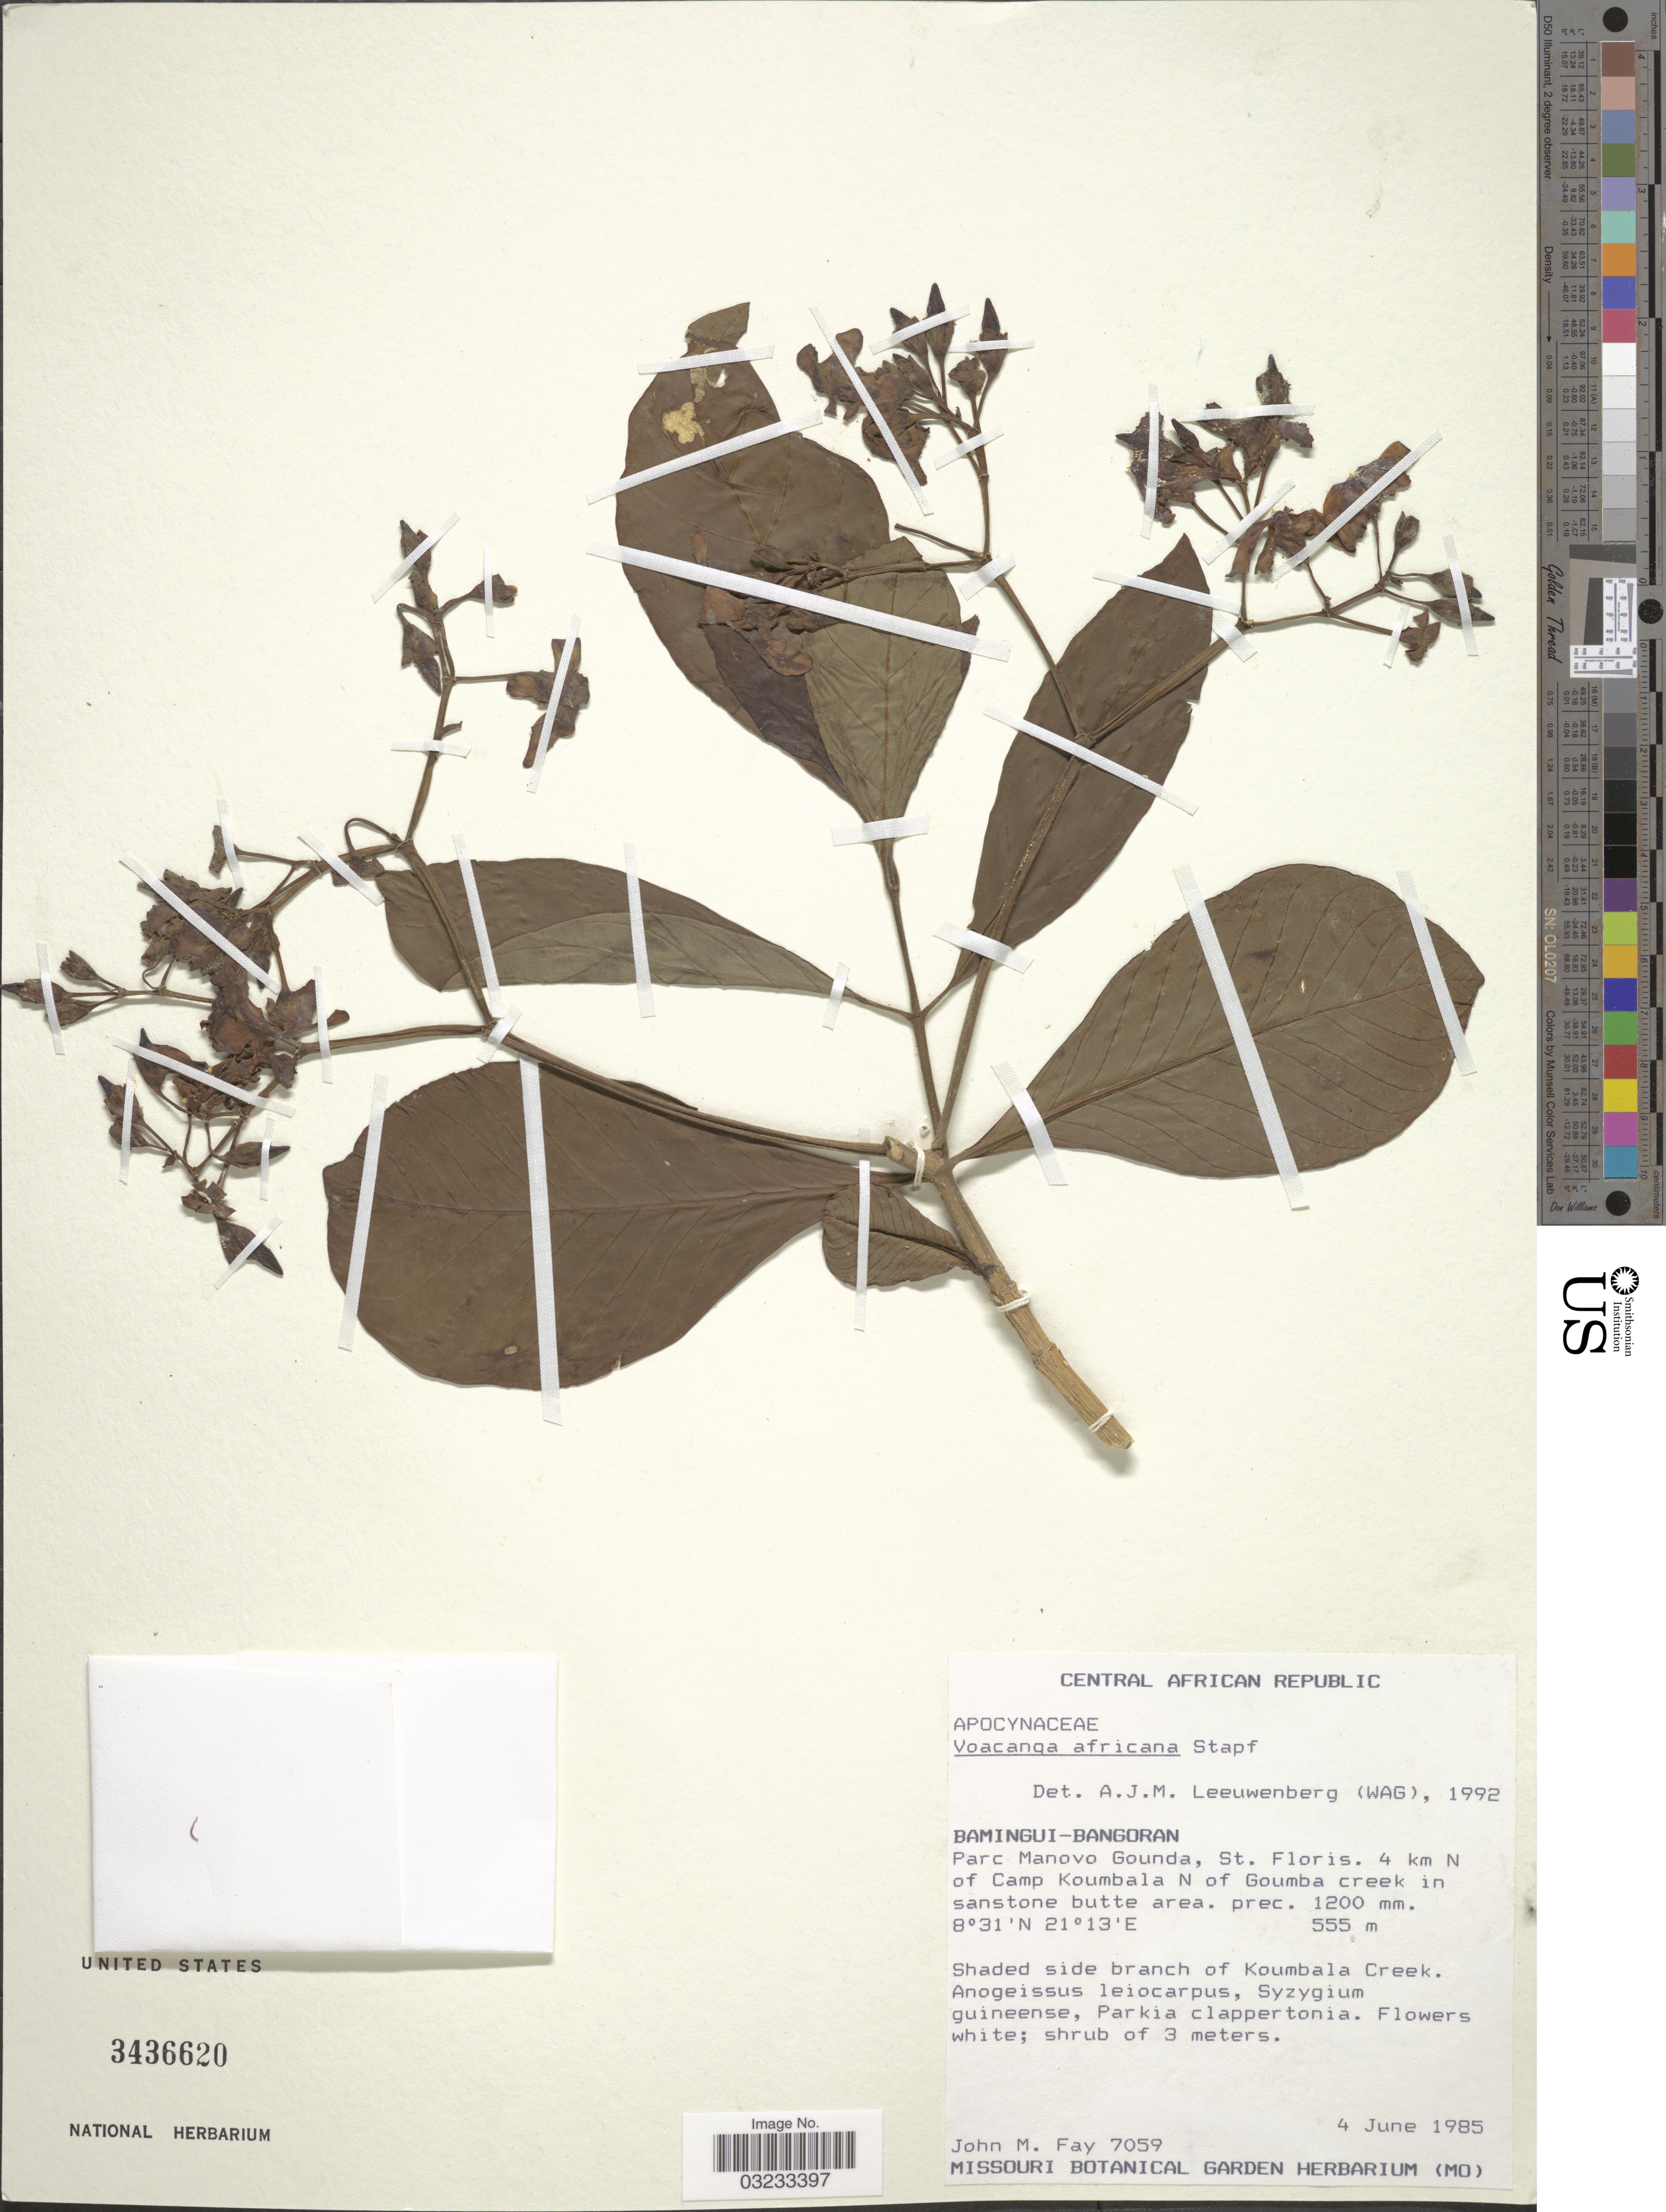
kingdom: Plantae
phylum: Tracheophyta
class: Magnoliopsida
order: Gentianales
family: Apocynaceae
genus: Voacanga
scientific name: Voacanga africana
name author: Stapf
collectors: J. M. Fay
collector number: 7059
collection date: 1985-06-04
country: Central African Republic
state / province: Bamingui-Bangoran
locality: Parc Manovo Gounda, St. Floria. 4 km N of Camp Koumbala N of Goumba creek in sandstone butte area. prec. 1200 mm.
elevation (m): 555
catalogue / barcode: US 3436620